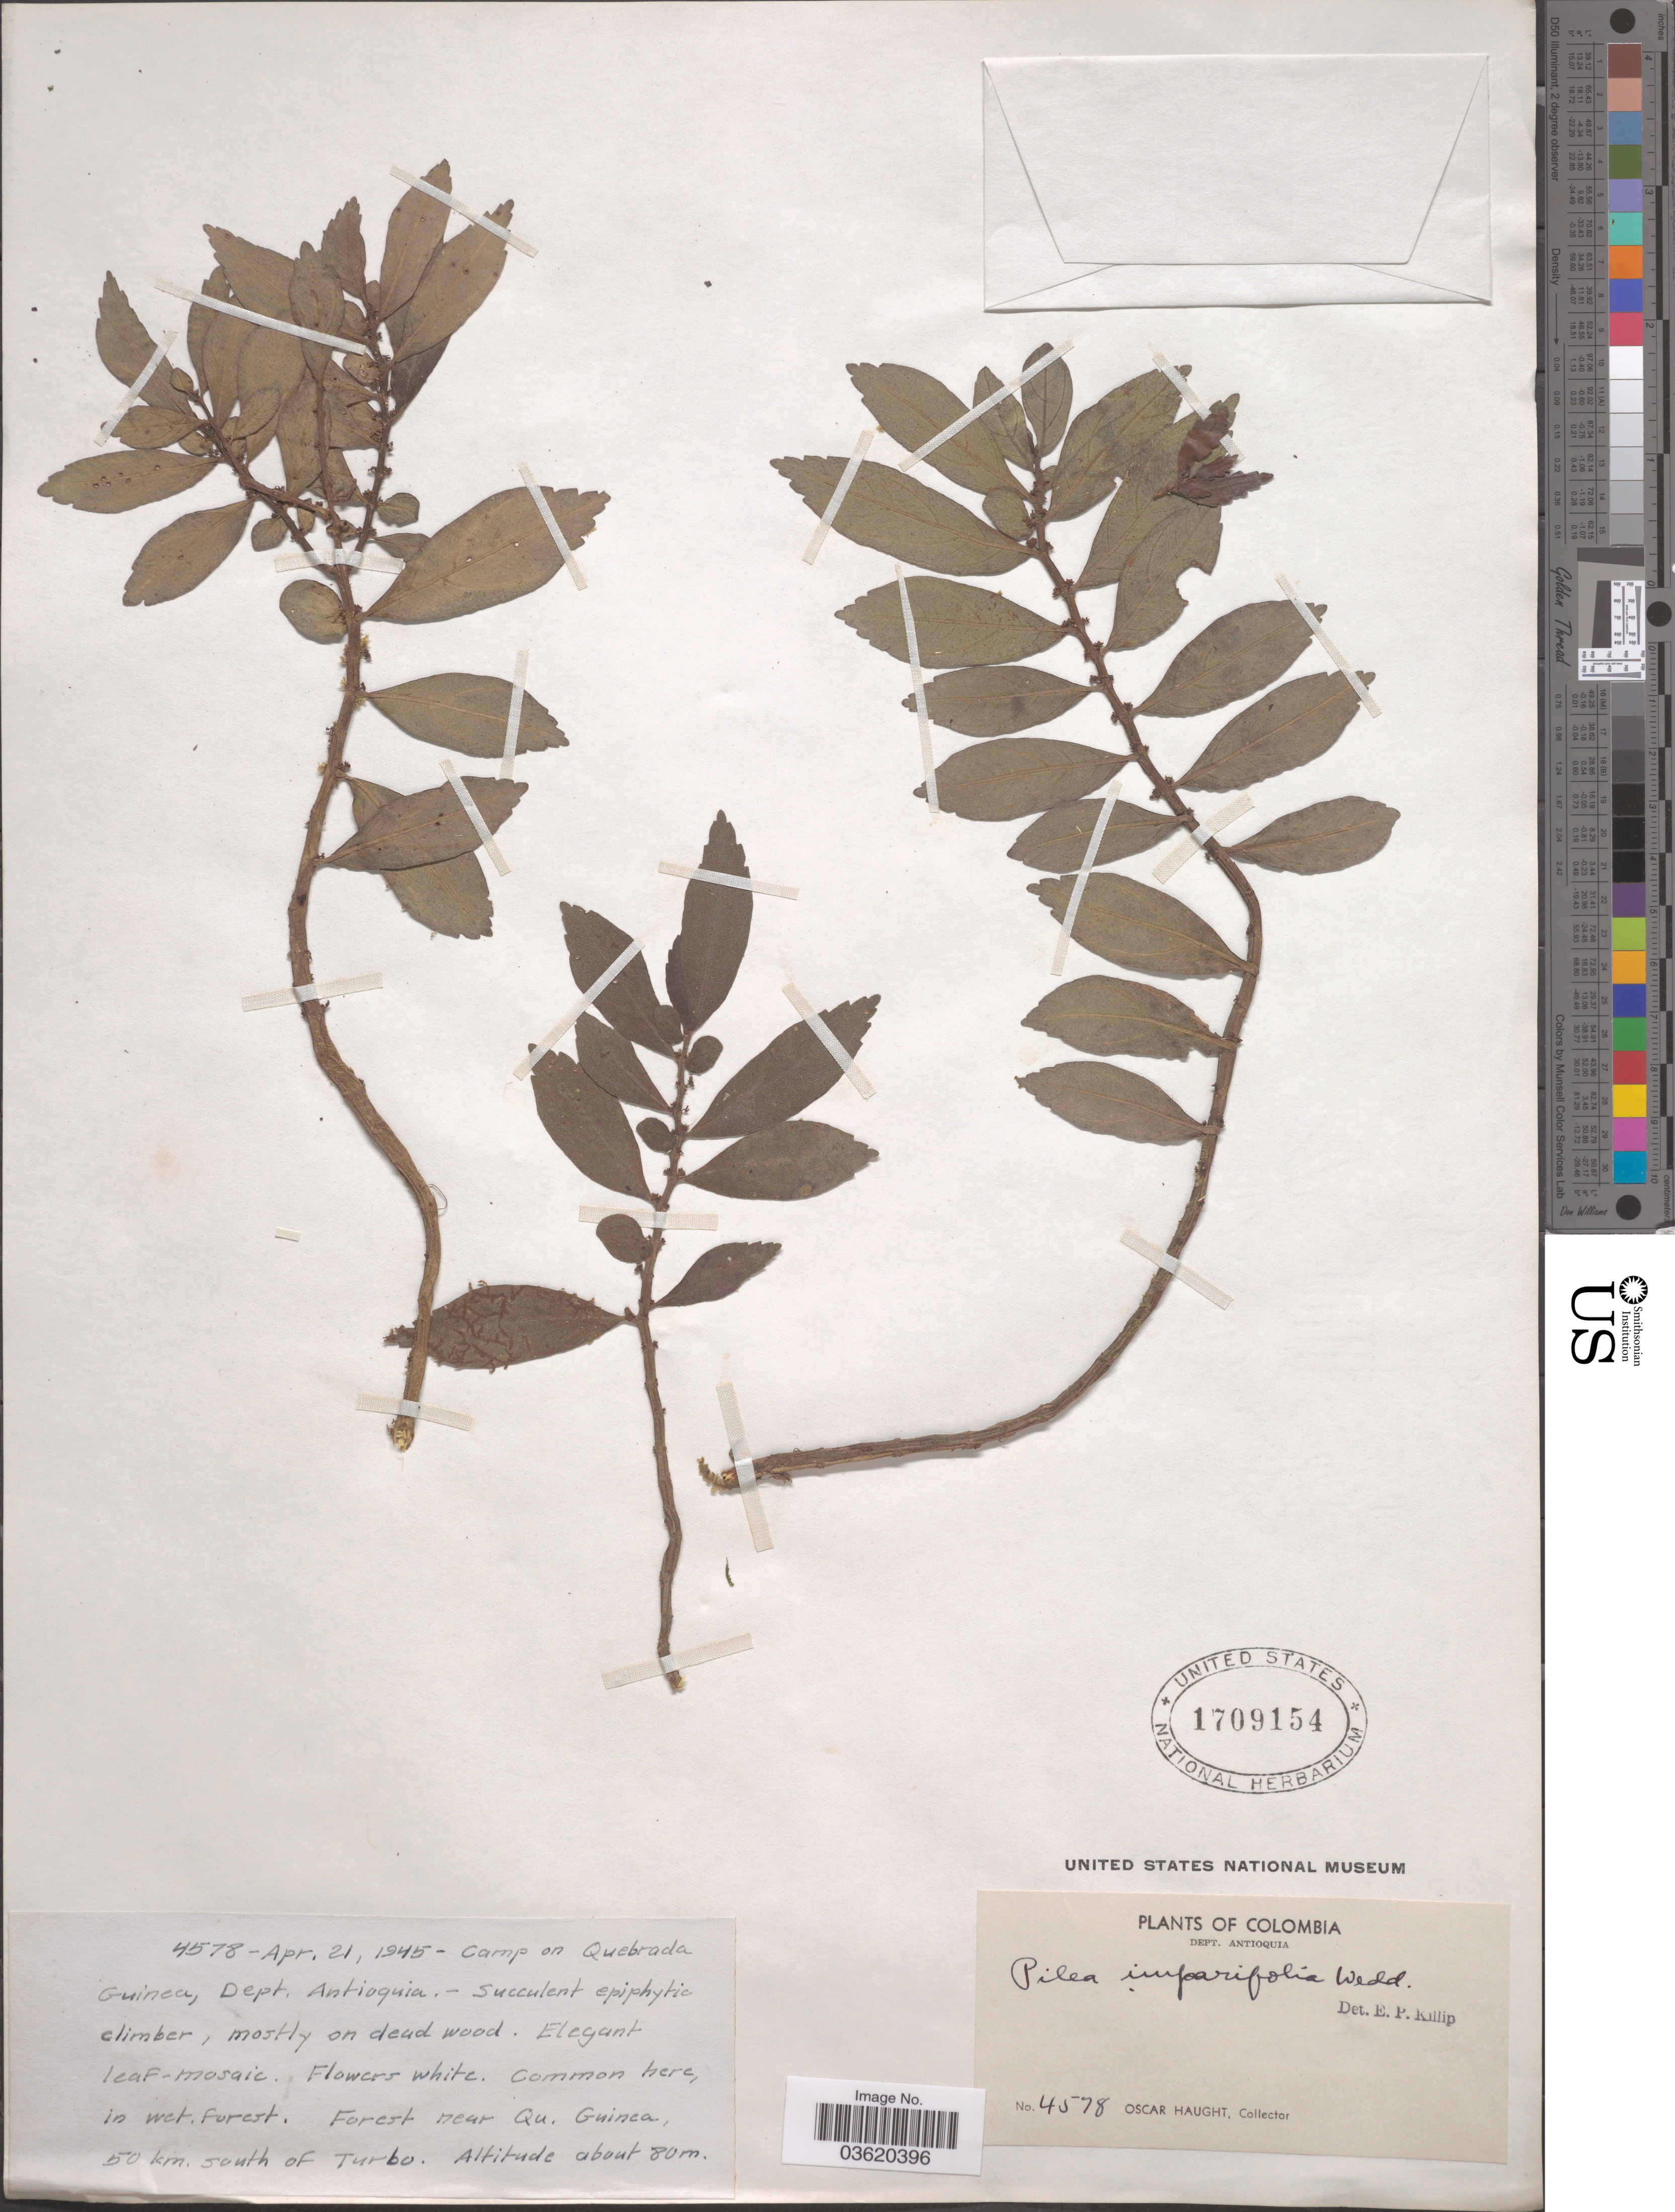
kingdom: Plantae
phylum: Tracheophyta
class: Magnoliopsida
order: Rosales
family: Urticaceae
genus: Pilea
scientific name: Pilea imparifolia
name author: Wedd.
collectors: O. L. Haught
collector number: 4578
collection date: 1945-04-21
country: Colombia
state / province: Antioquia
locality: Camp on Quebrada Guinea, Dept. Antioquia. Forest near Qu. Guinea, 50 km. south of Turbo.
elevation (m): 80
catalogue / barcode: US 1709154